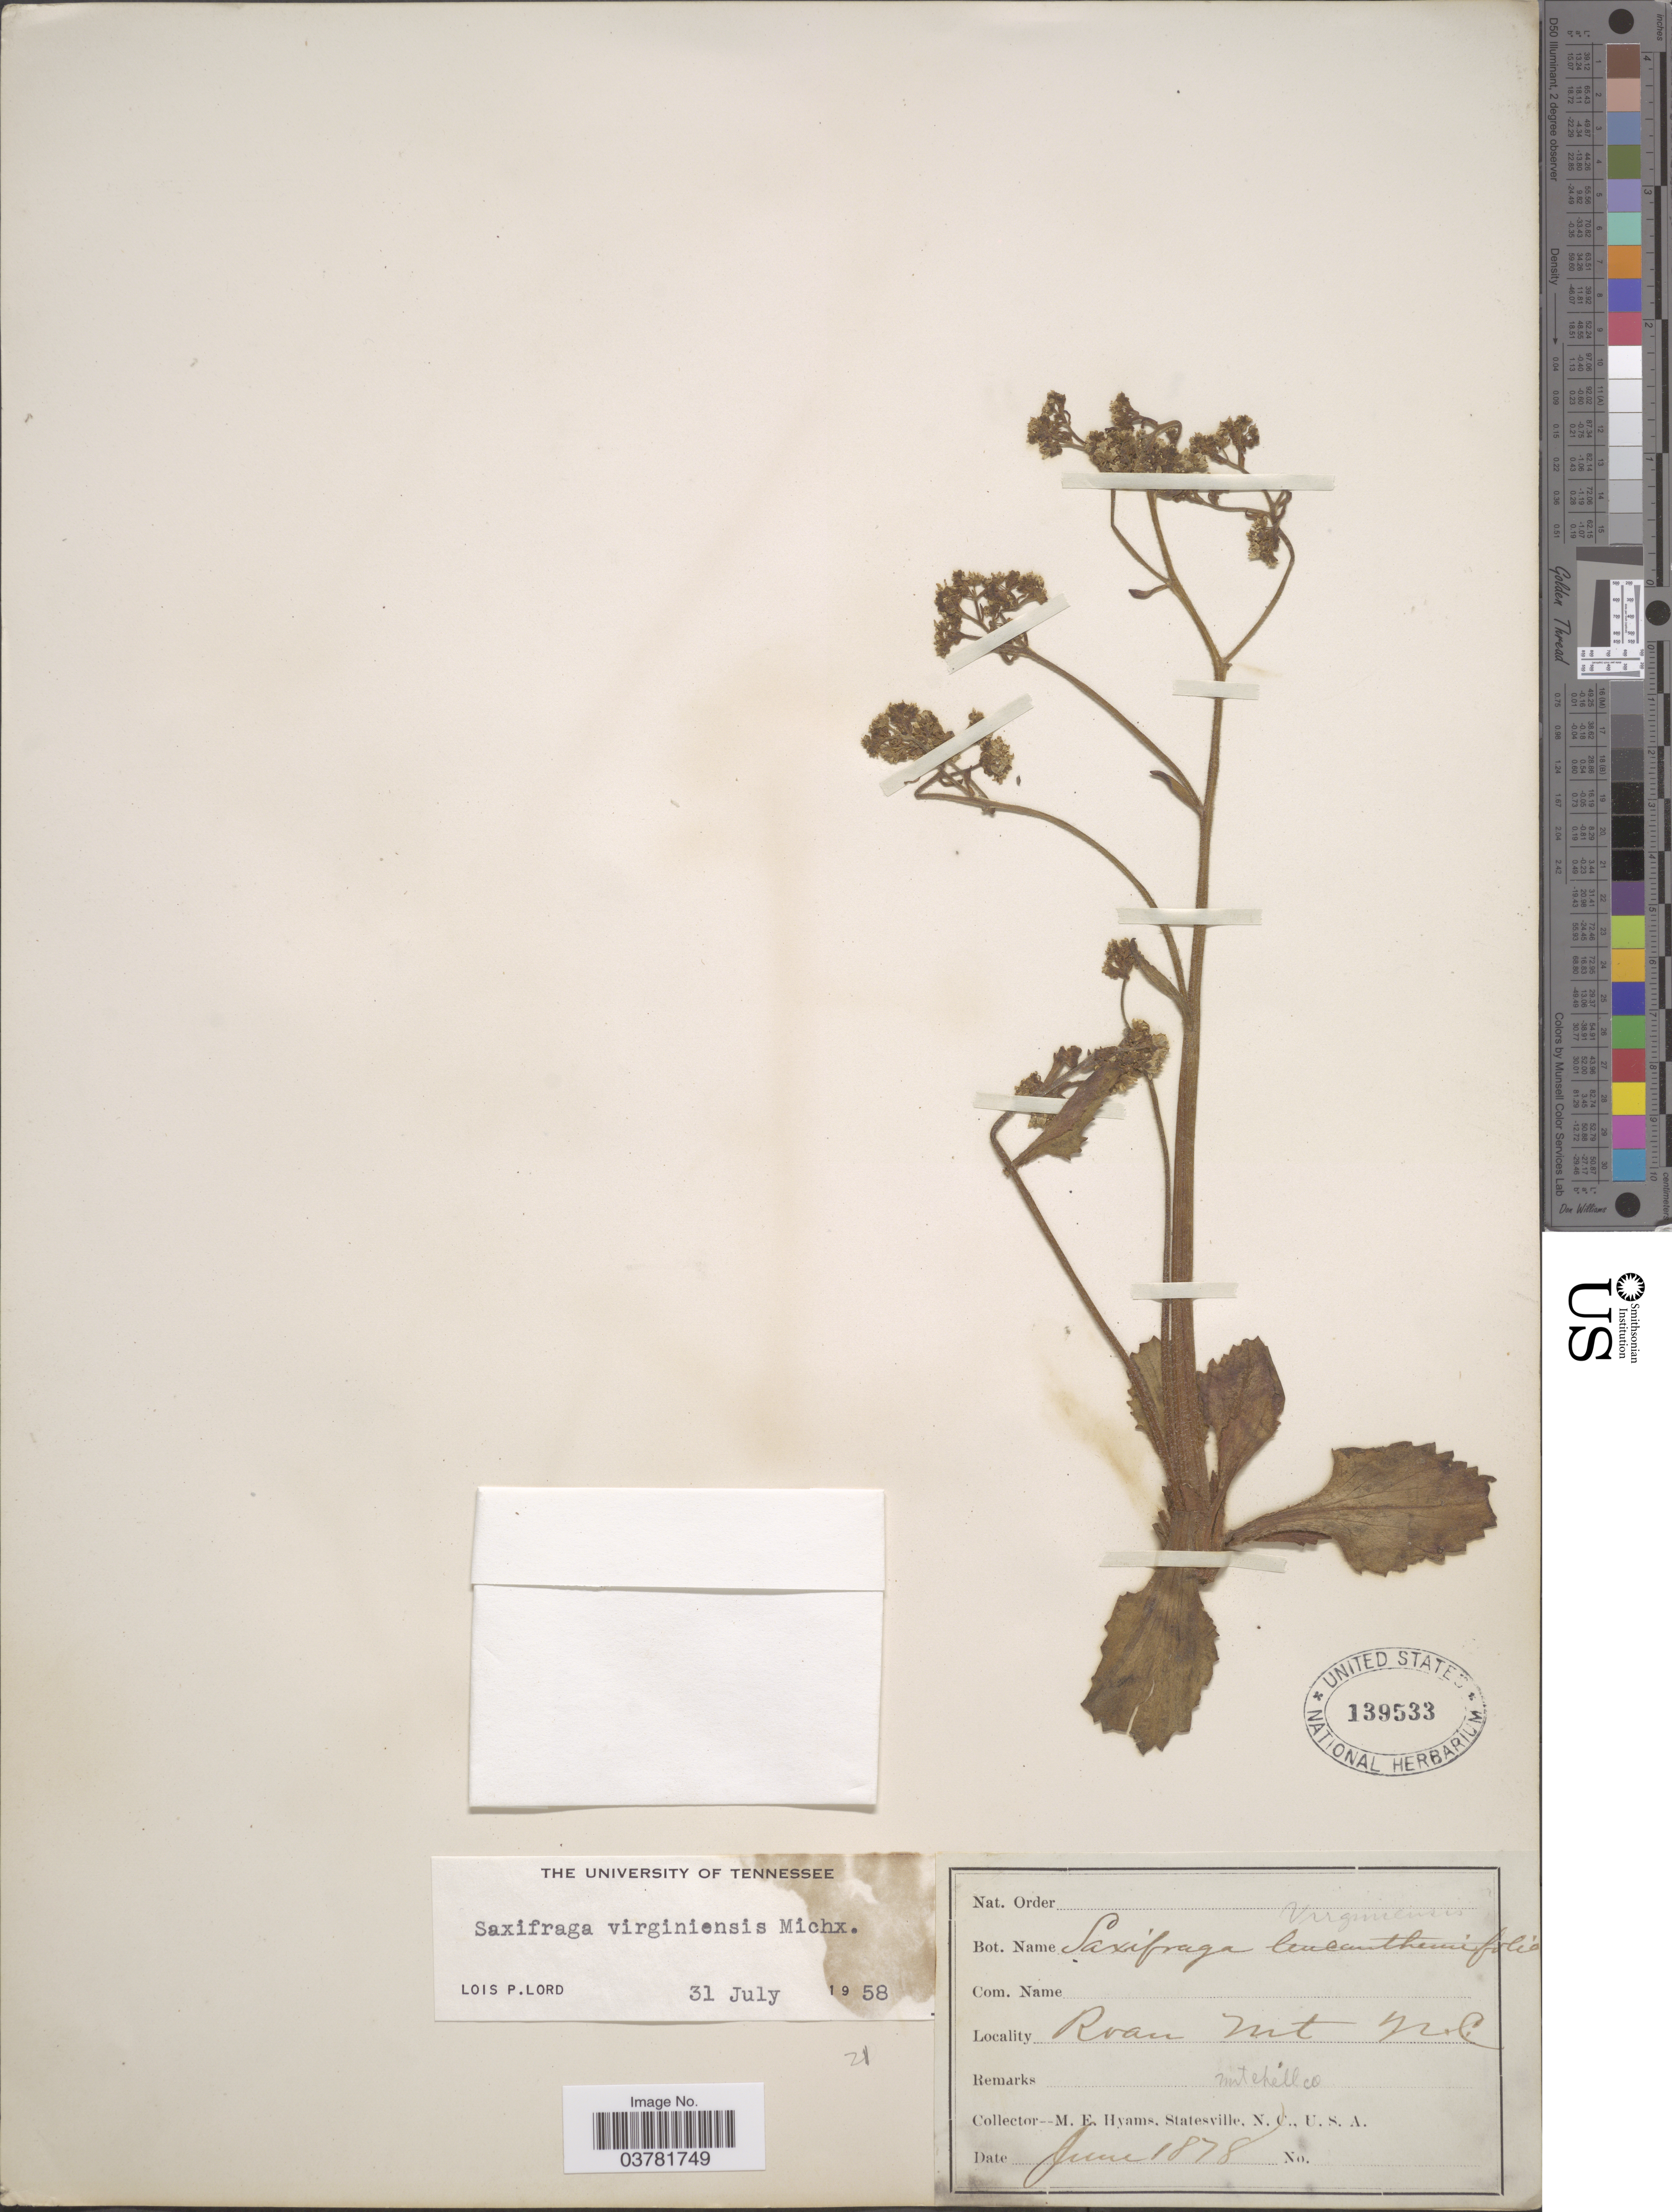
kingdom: Plantae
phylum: Tracheophyta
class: Magnoliopsida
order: Saxifragales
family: Saxifragaceae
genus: Micranthes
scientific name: Micranthes virginiensis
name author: (Michx.) Small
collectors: M. E. Hyams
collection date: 1878-06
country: United States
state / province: North Carolina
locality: Roan Mt. Mitchell Co.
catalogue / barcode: US 139533